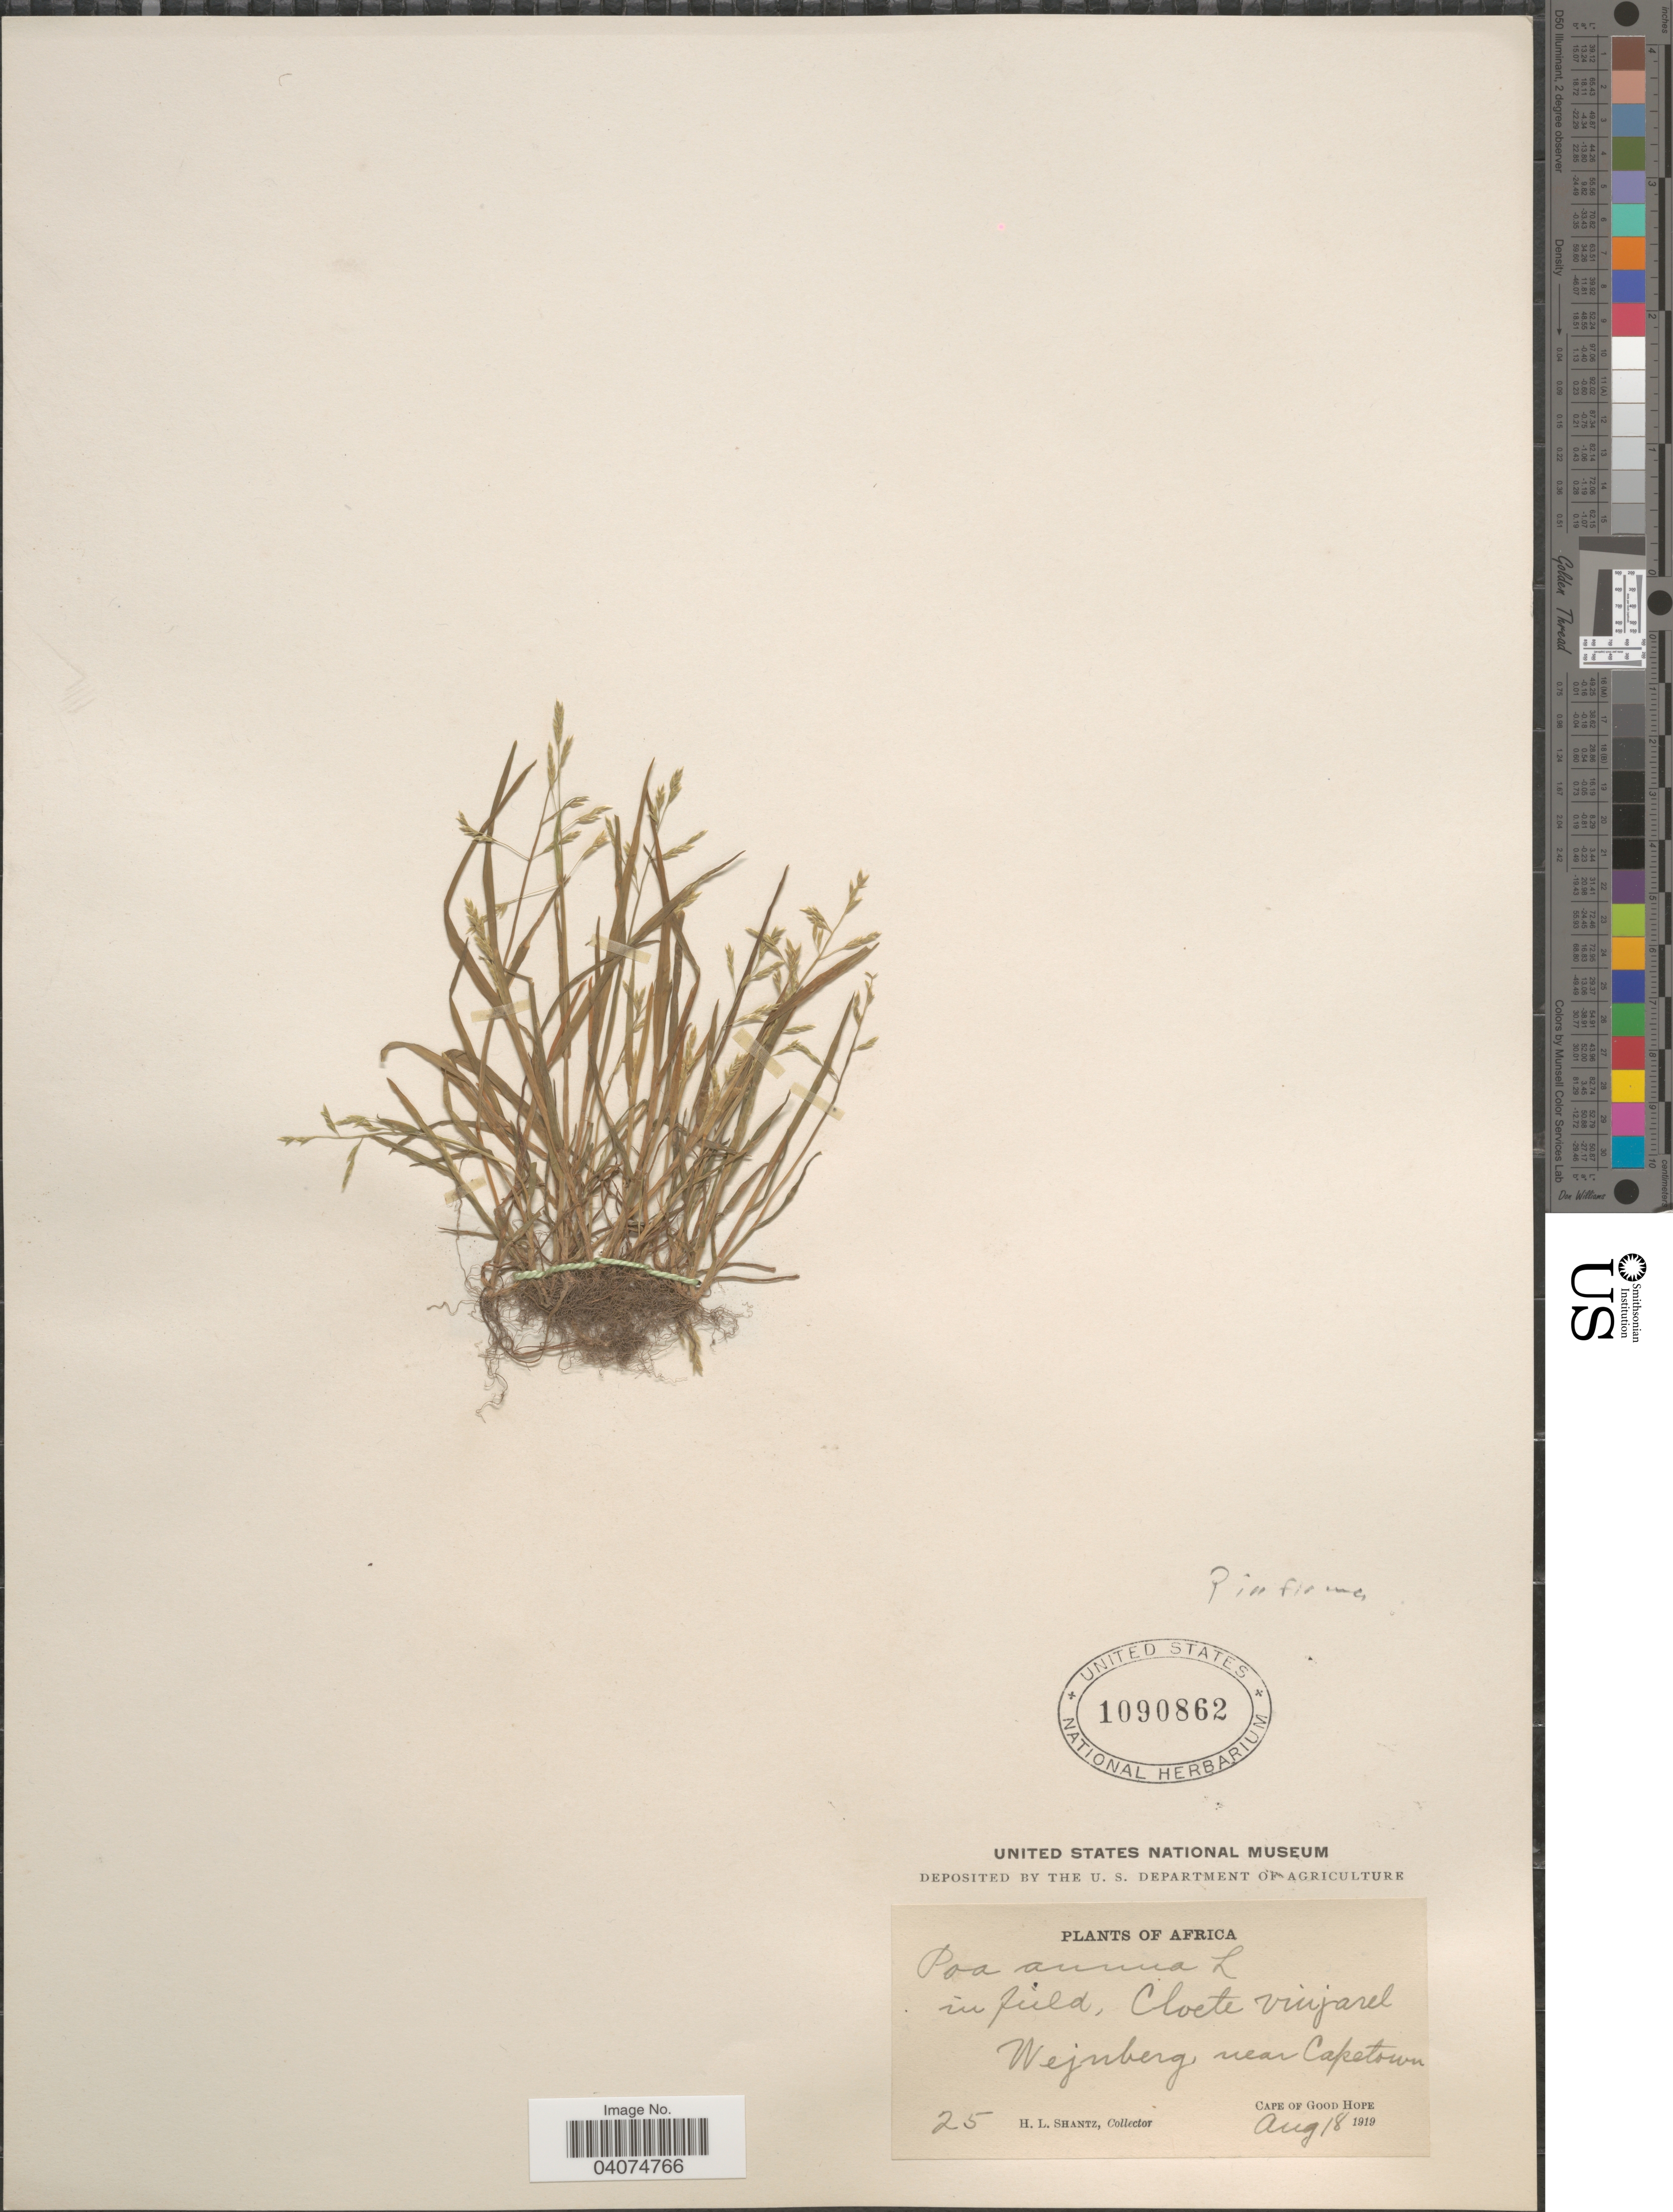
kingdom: Plantae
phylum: Tracheophyta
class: Liliopsida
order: Poales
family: Poaceae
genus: Poa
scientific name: Poa infirma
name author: Kunth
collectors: H. Shantz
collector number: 25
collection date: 1919-08-18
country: South Africa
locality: Africa. In field, Cloete Vinjarel. Wejnberg near Capetown. Cape of Good Hope.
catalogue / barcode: US 1090862